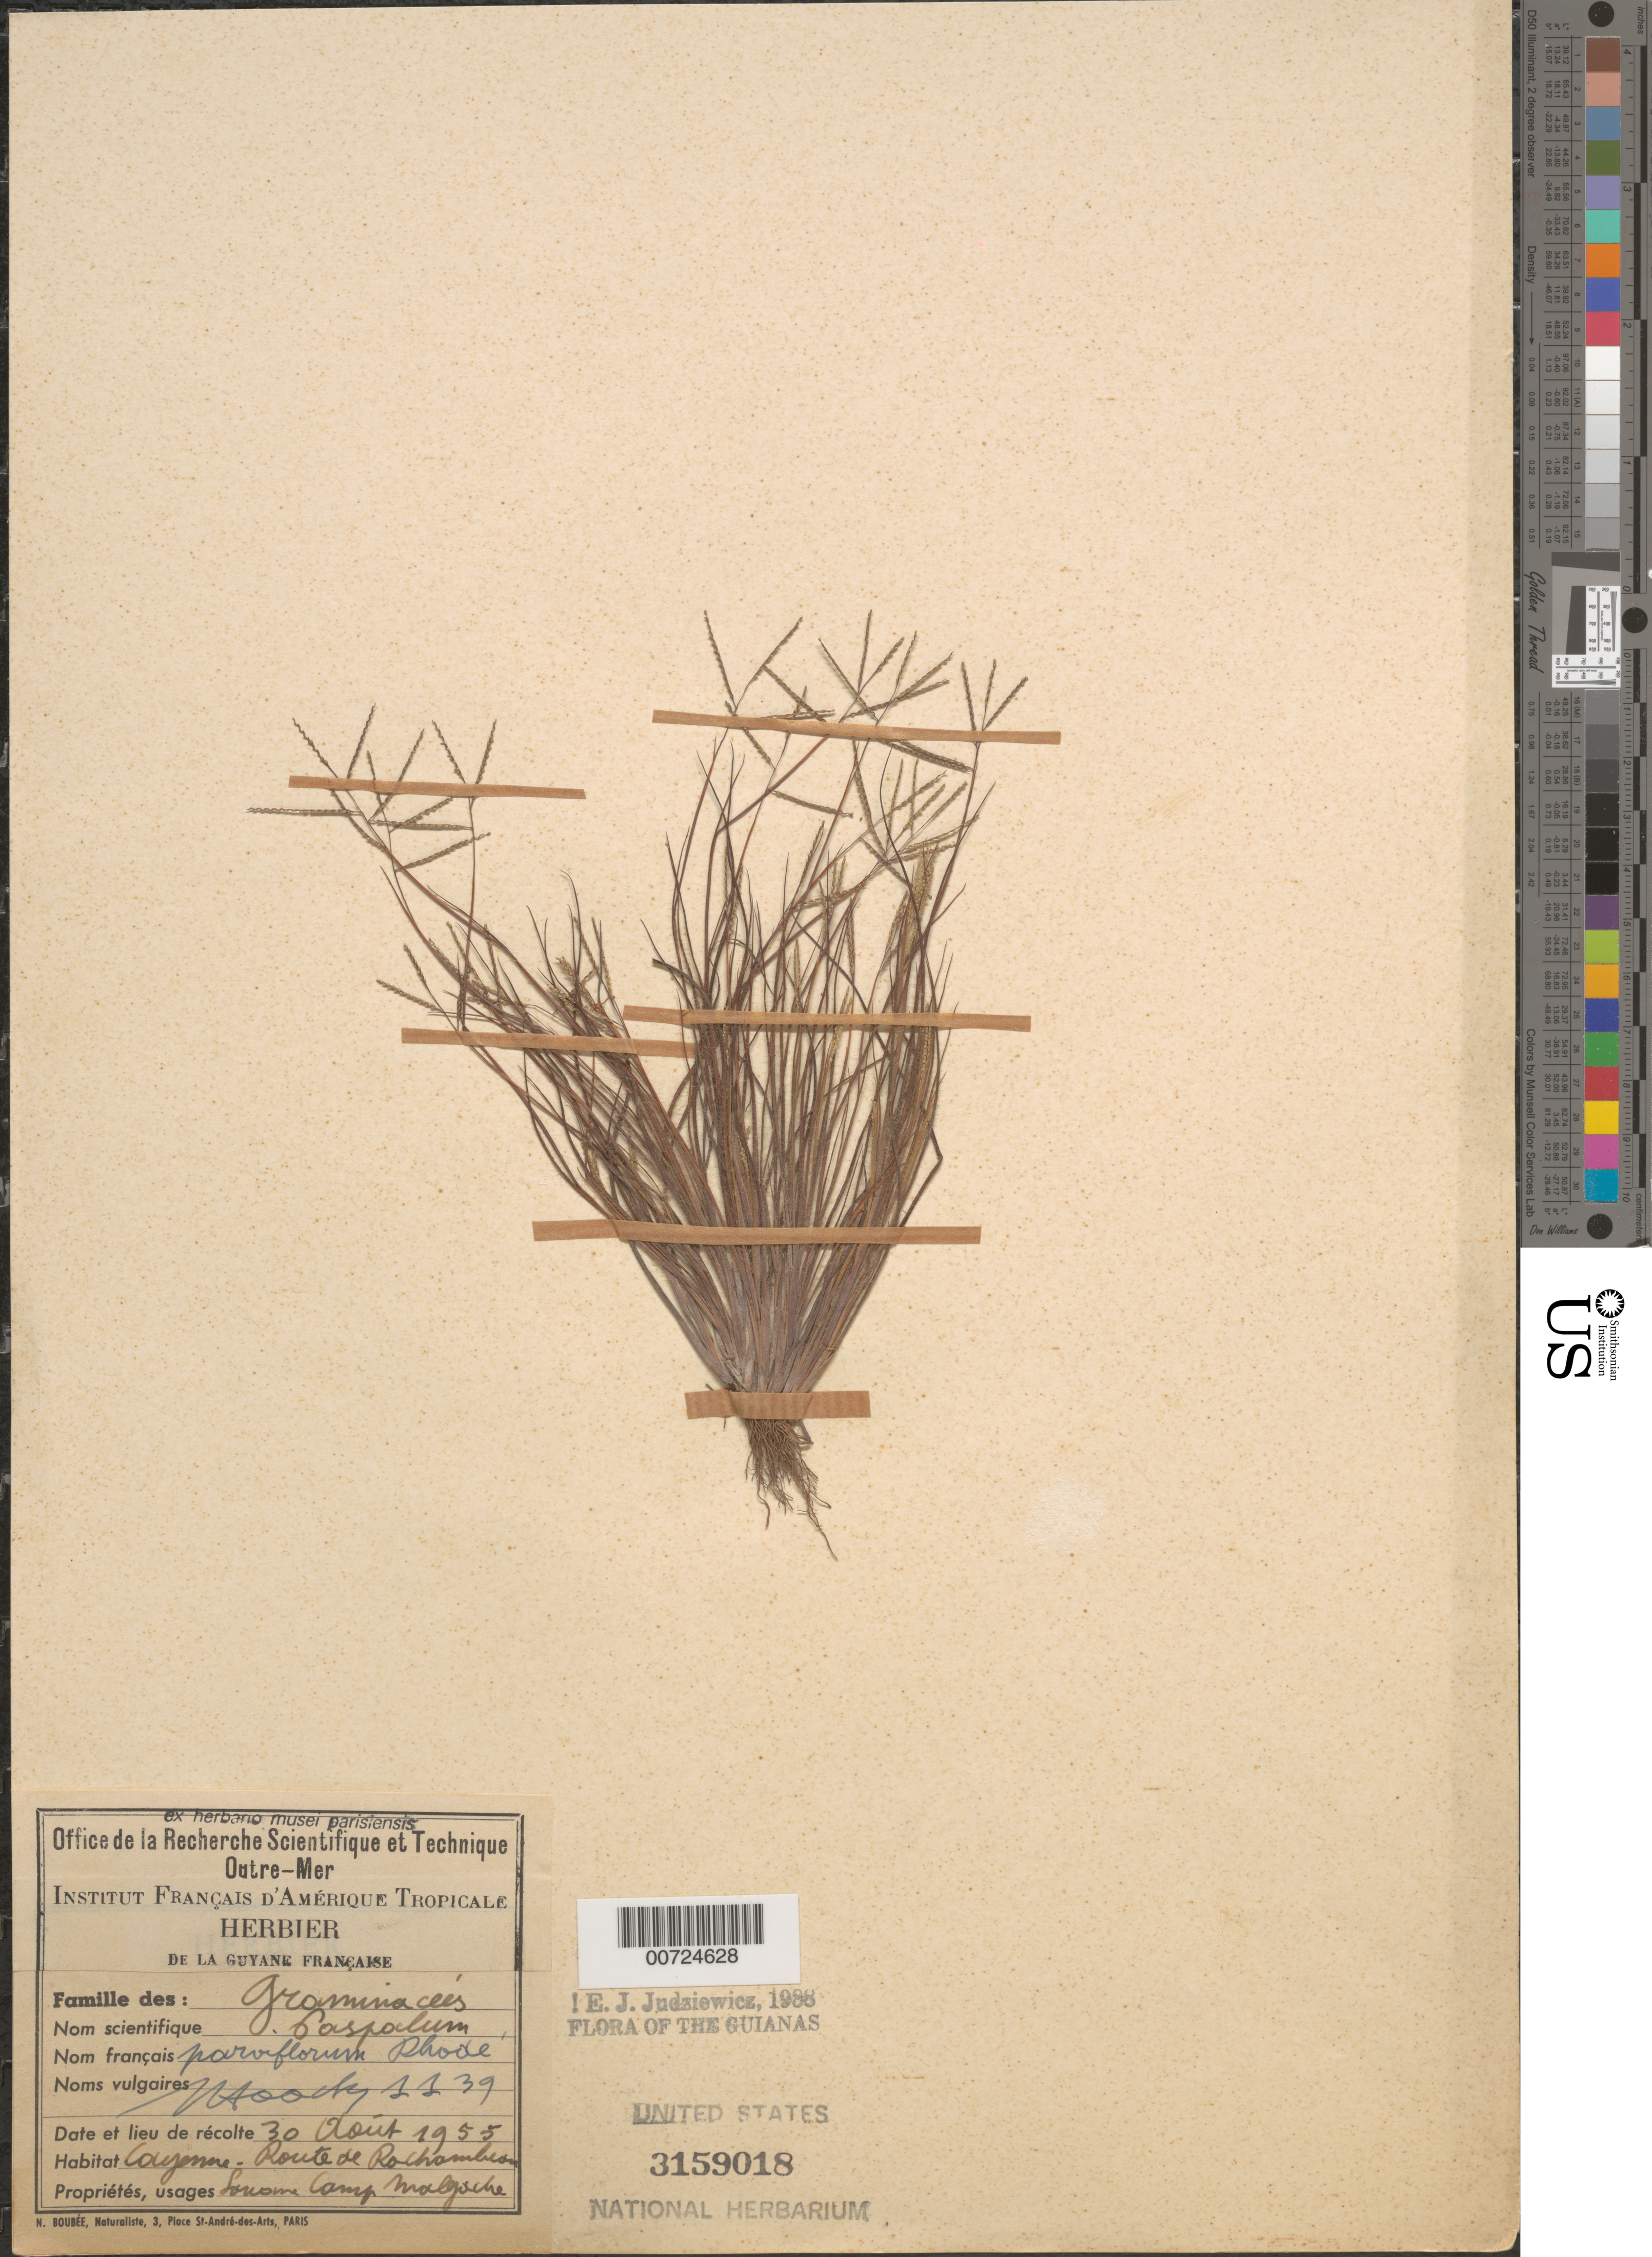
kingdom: Plantae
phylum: Tracheophyta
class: Liliopsida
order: Poales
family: Poaceae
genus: Paspalum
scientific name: Paspalum parviflorum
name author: Rohde ex Flüggé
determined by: Judziewicz, E. J.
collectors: J. Hoock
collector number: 1139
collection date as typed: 30-Aug-55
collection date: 1955-08-30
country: French Guiana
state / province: Cayenne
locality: Cayenne, Route de Rochambeau, Camp Malgache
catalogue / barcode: US 3159018